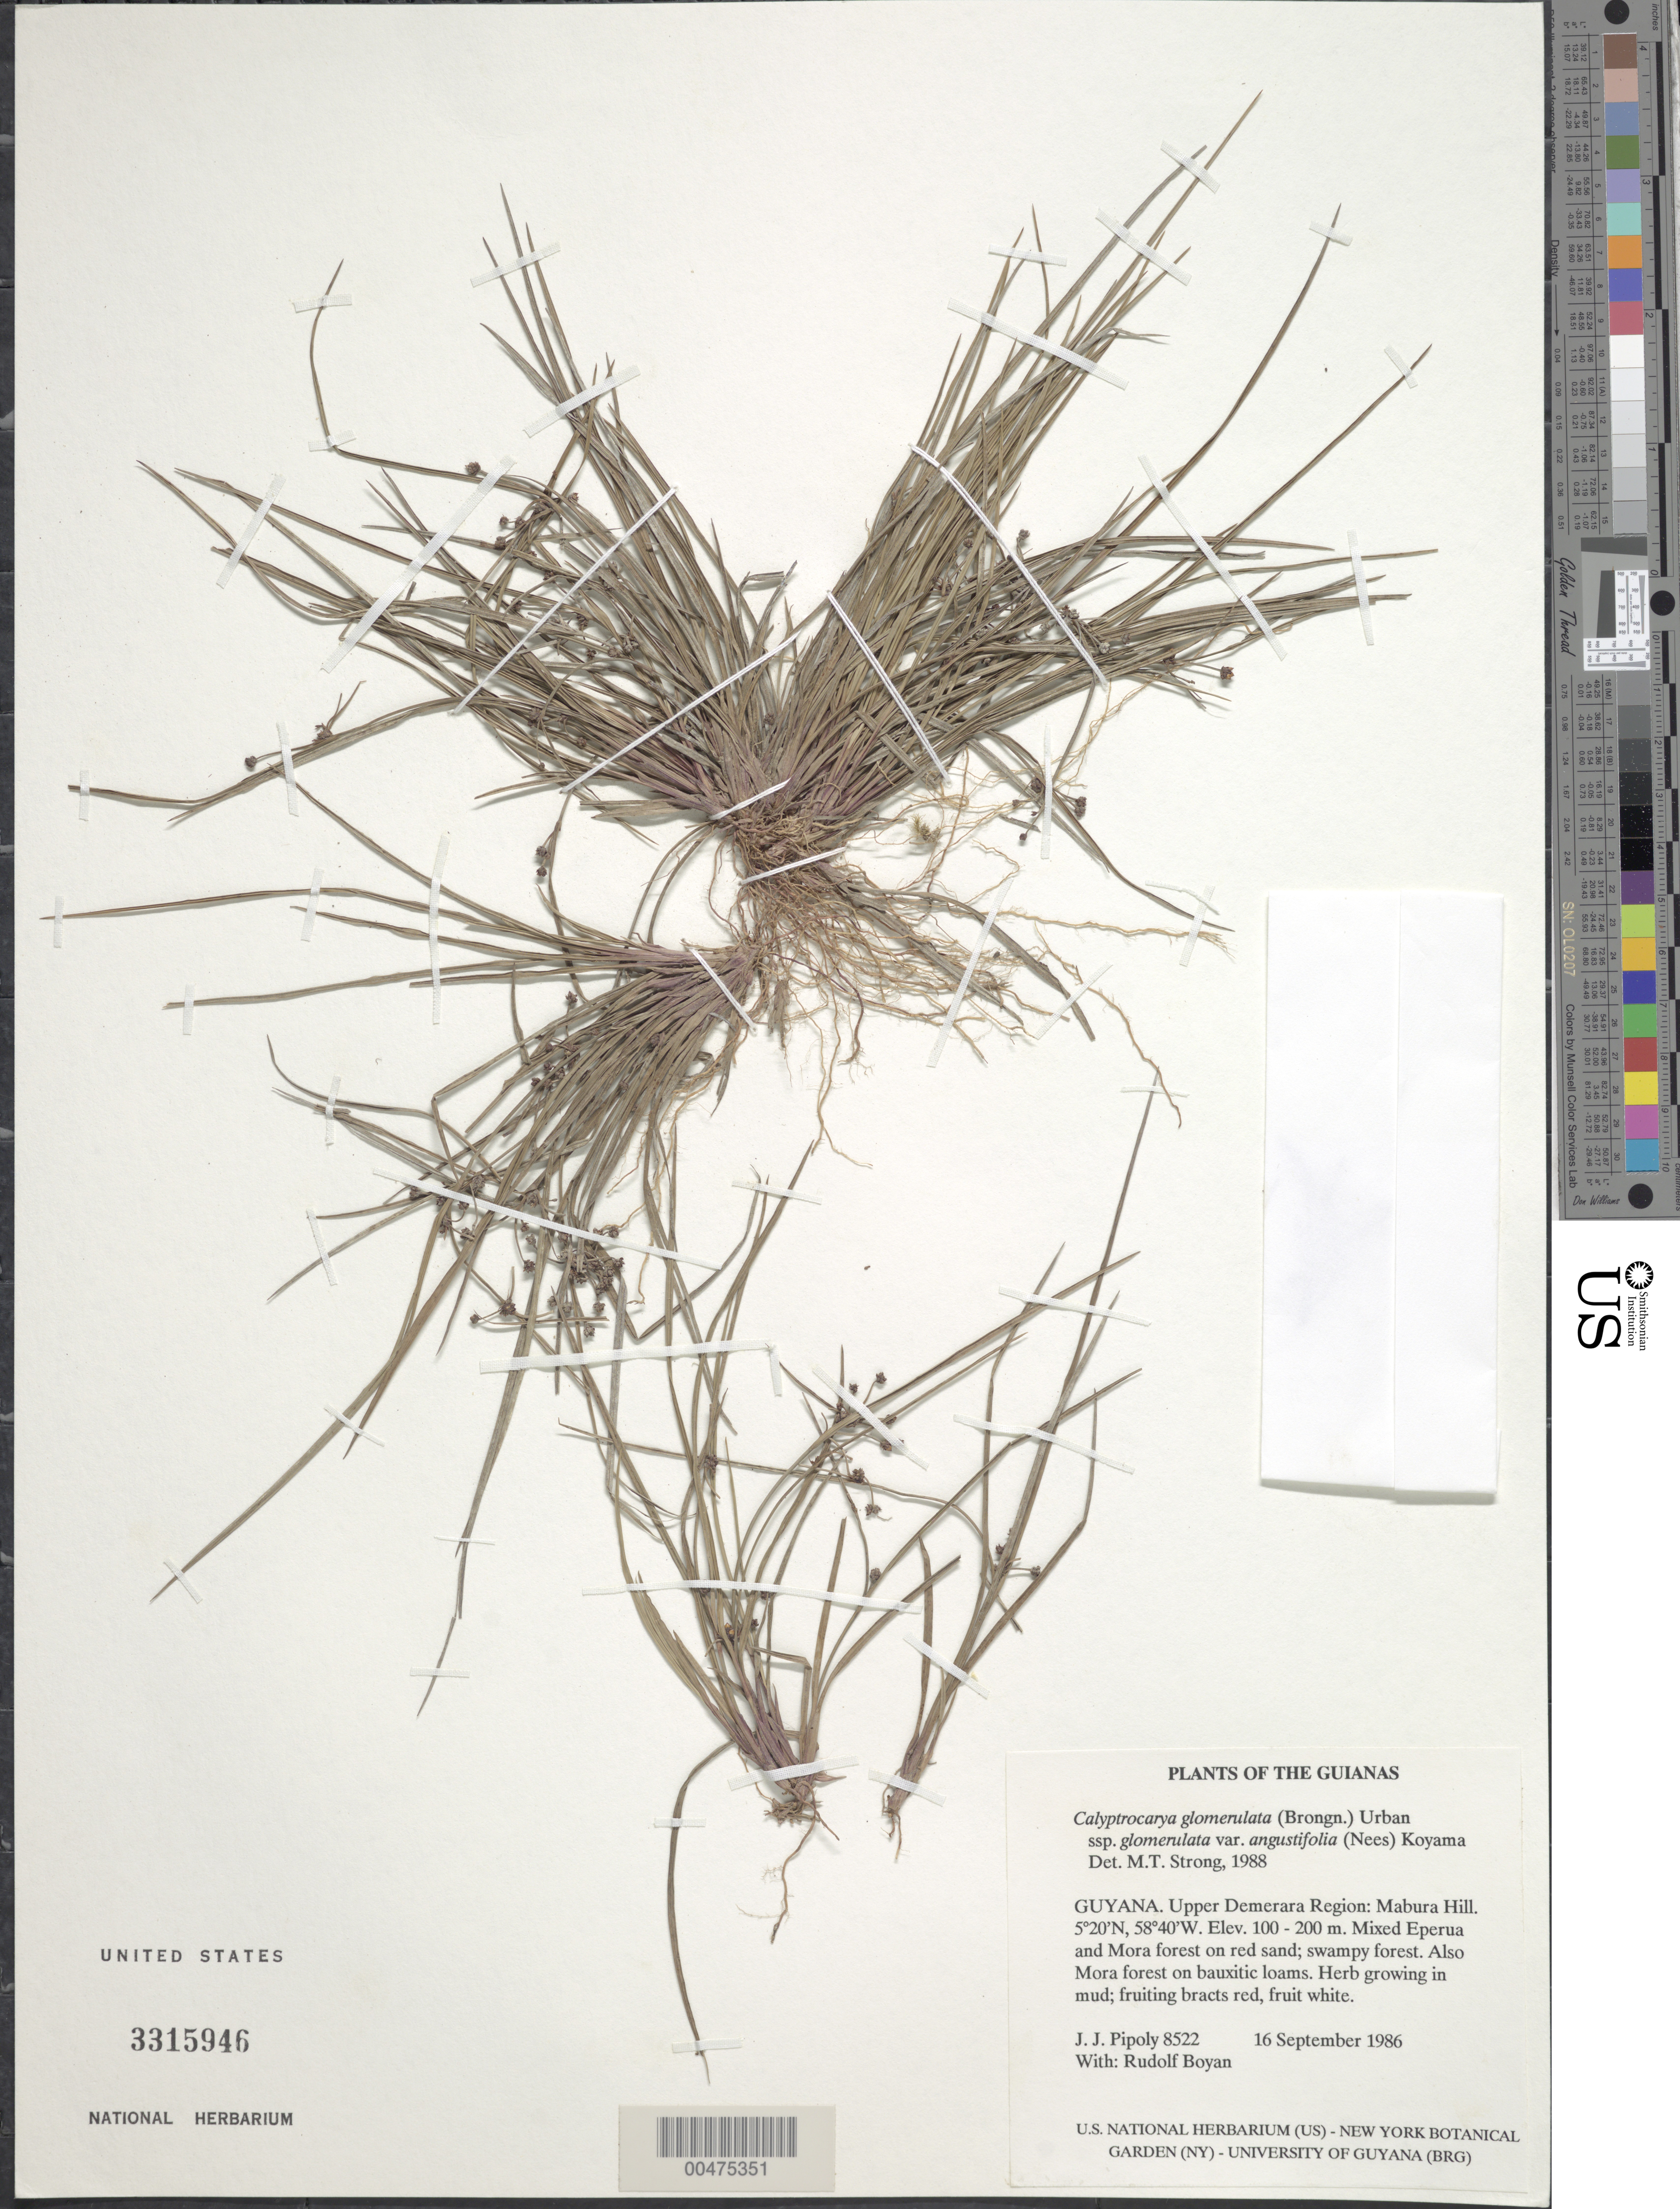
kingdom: Plantae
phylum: Tracheophyta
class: Liliopsida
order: Poales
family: Cyperaceae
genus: Calyptrocarya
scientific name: Calyptrocarya glomerulata var. angustifolia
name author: (Nees) T. Koyama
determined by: Strong, M. T., (US), Smithsonian Institution - National Museum of Natural History (UNITED STATES)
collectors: J. J. Pipoly & R. Boyan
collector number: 8522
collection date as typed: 16 September 1986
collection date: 1986-09-16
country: Guyana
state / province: U. Demerara-Berbice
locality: Mabura Hill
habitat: Mixed Eperua and Mora forest on red sand; swampy forest. Also Mora forest on bauxitic loams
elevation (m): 100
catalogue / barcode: US 3315946